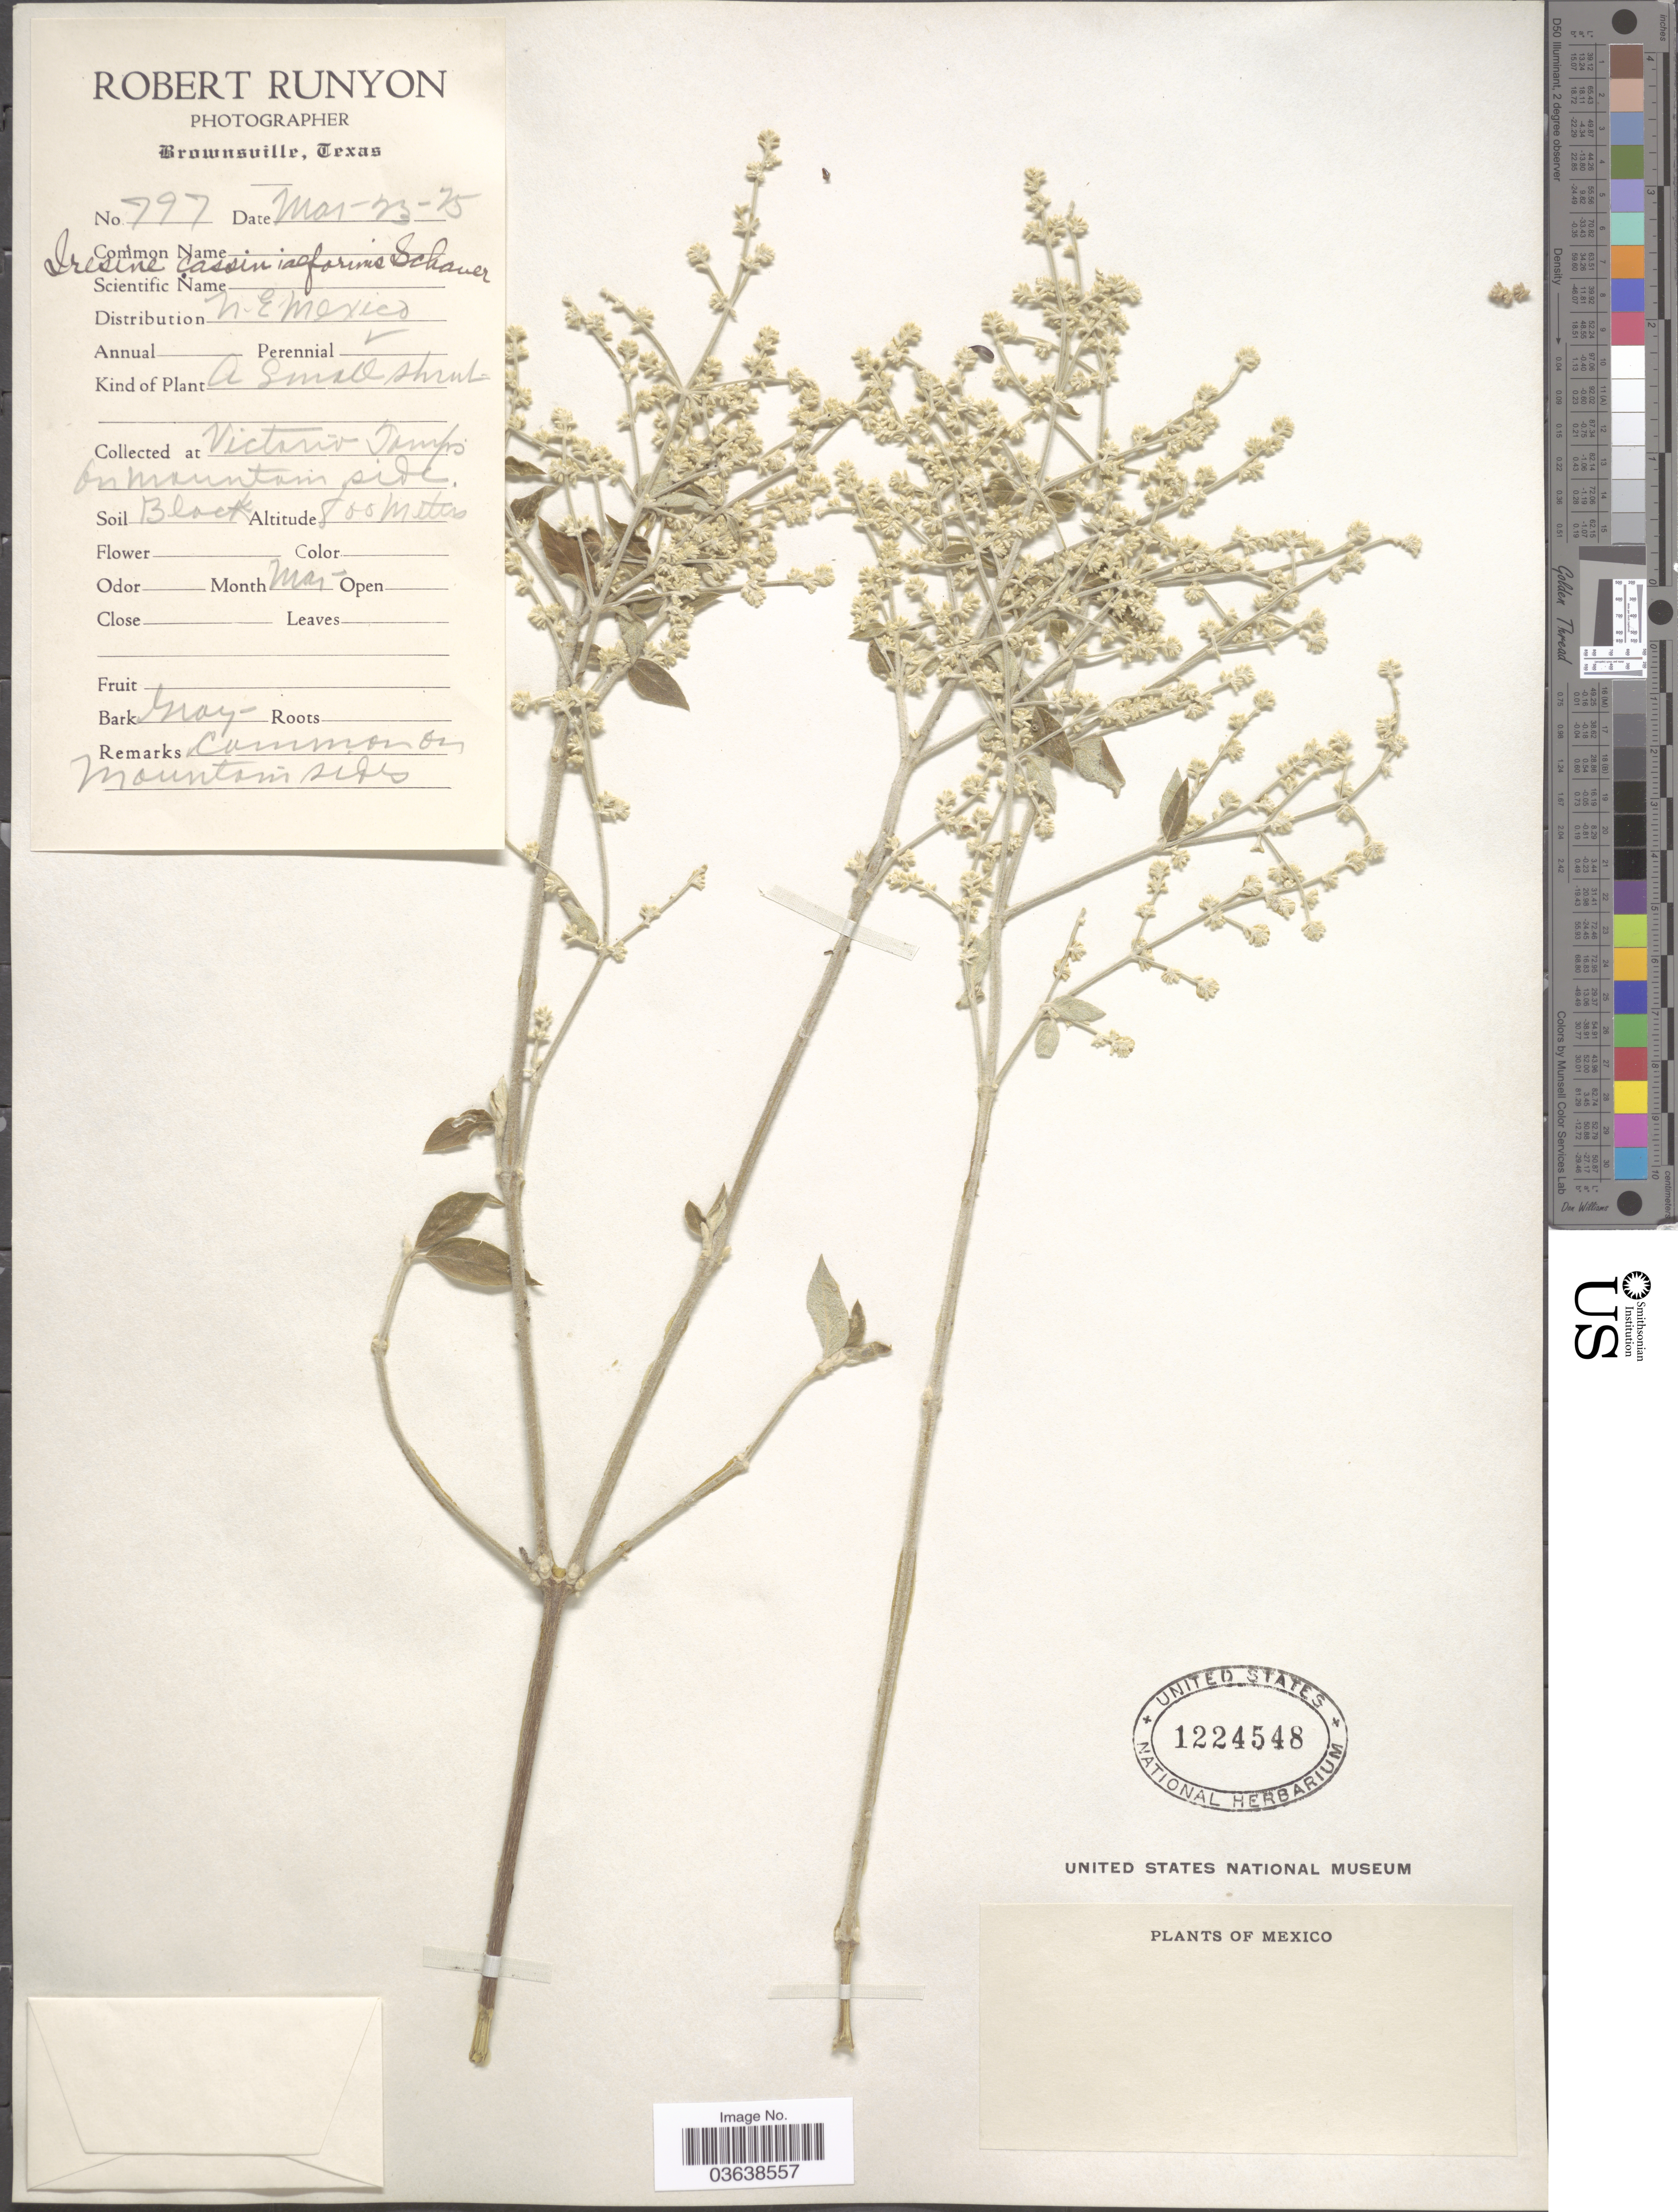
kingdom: Plantae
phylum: Tracheophyta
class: Magnoliopsida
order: Caryophyllales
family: Amaranthaceae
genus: Iresine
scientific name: Iresine calea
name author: (Ibáñez) Standl.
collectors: R. Runvon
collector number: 797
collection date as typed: Transcribed d/m/y: 23/3/25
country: Mexico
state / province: Tamaulipas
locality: Distribution N.E. Mexico. Victoria Tamps. On mountain side.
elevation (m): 800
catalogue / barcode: US 1224548